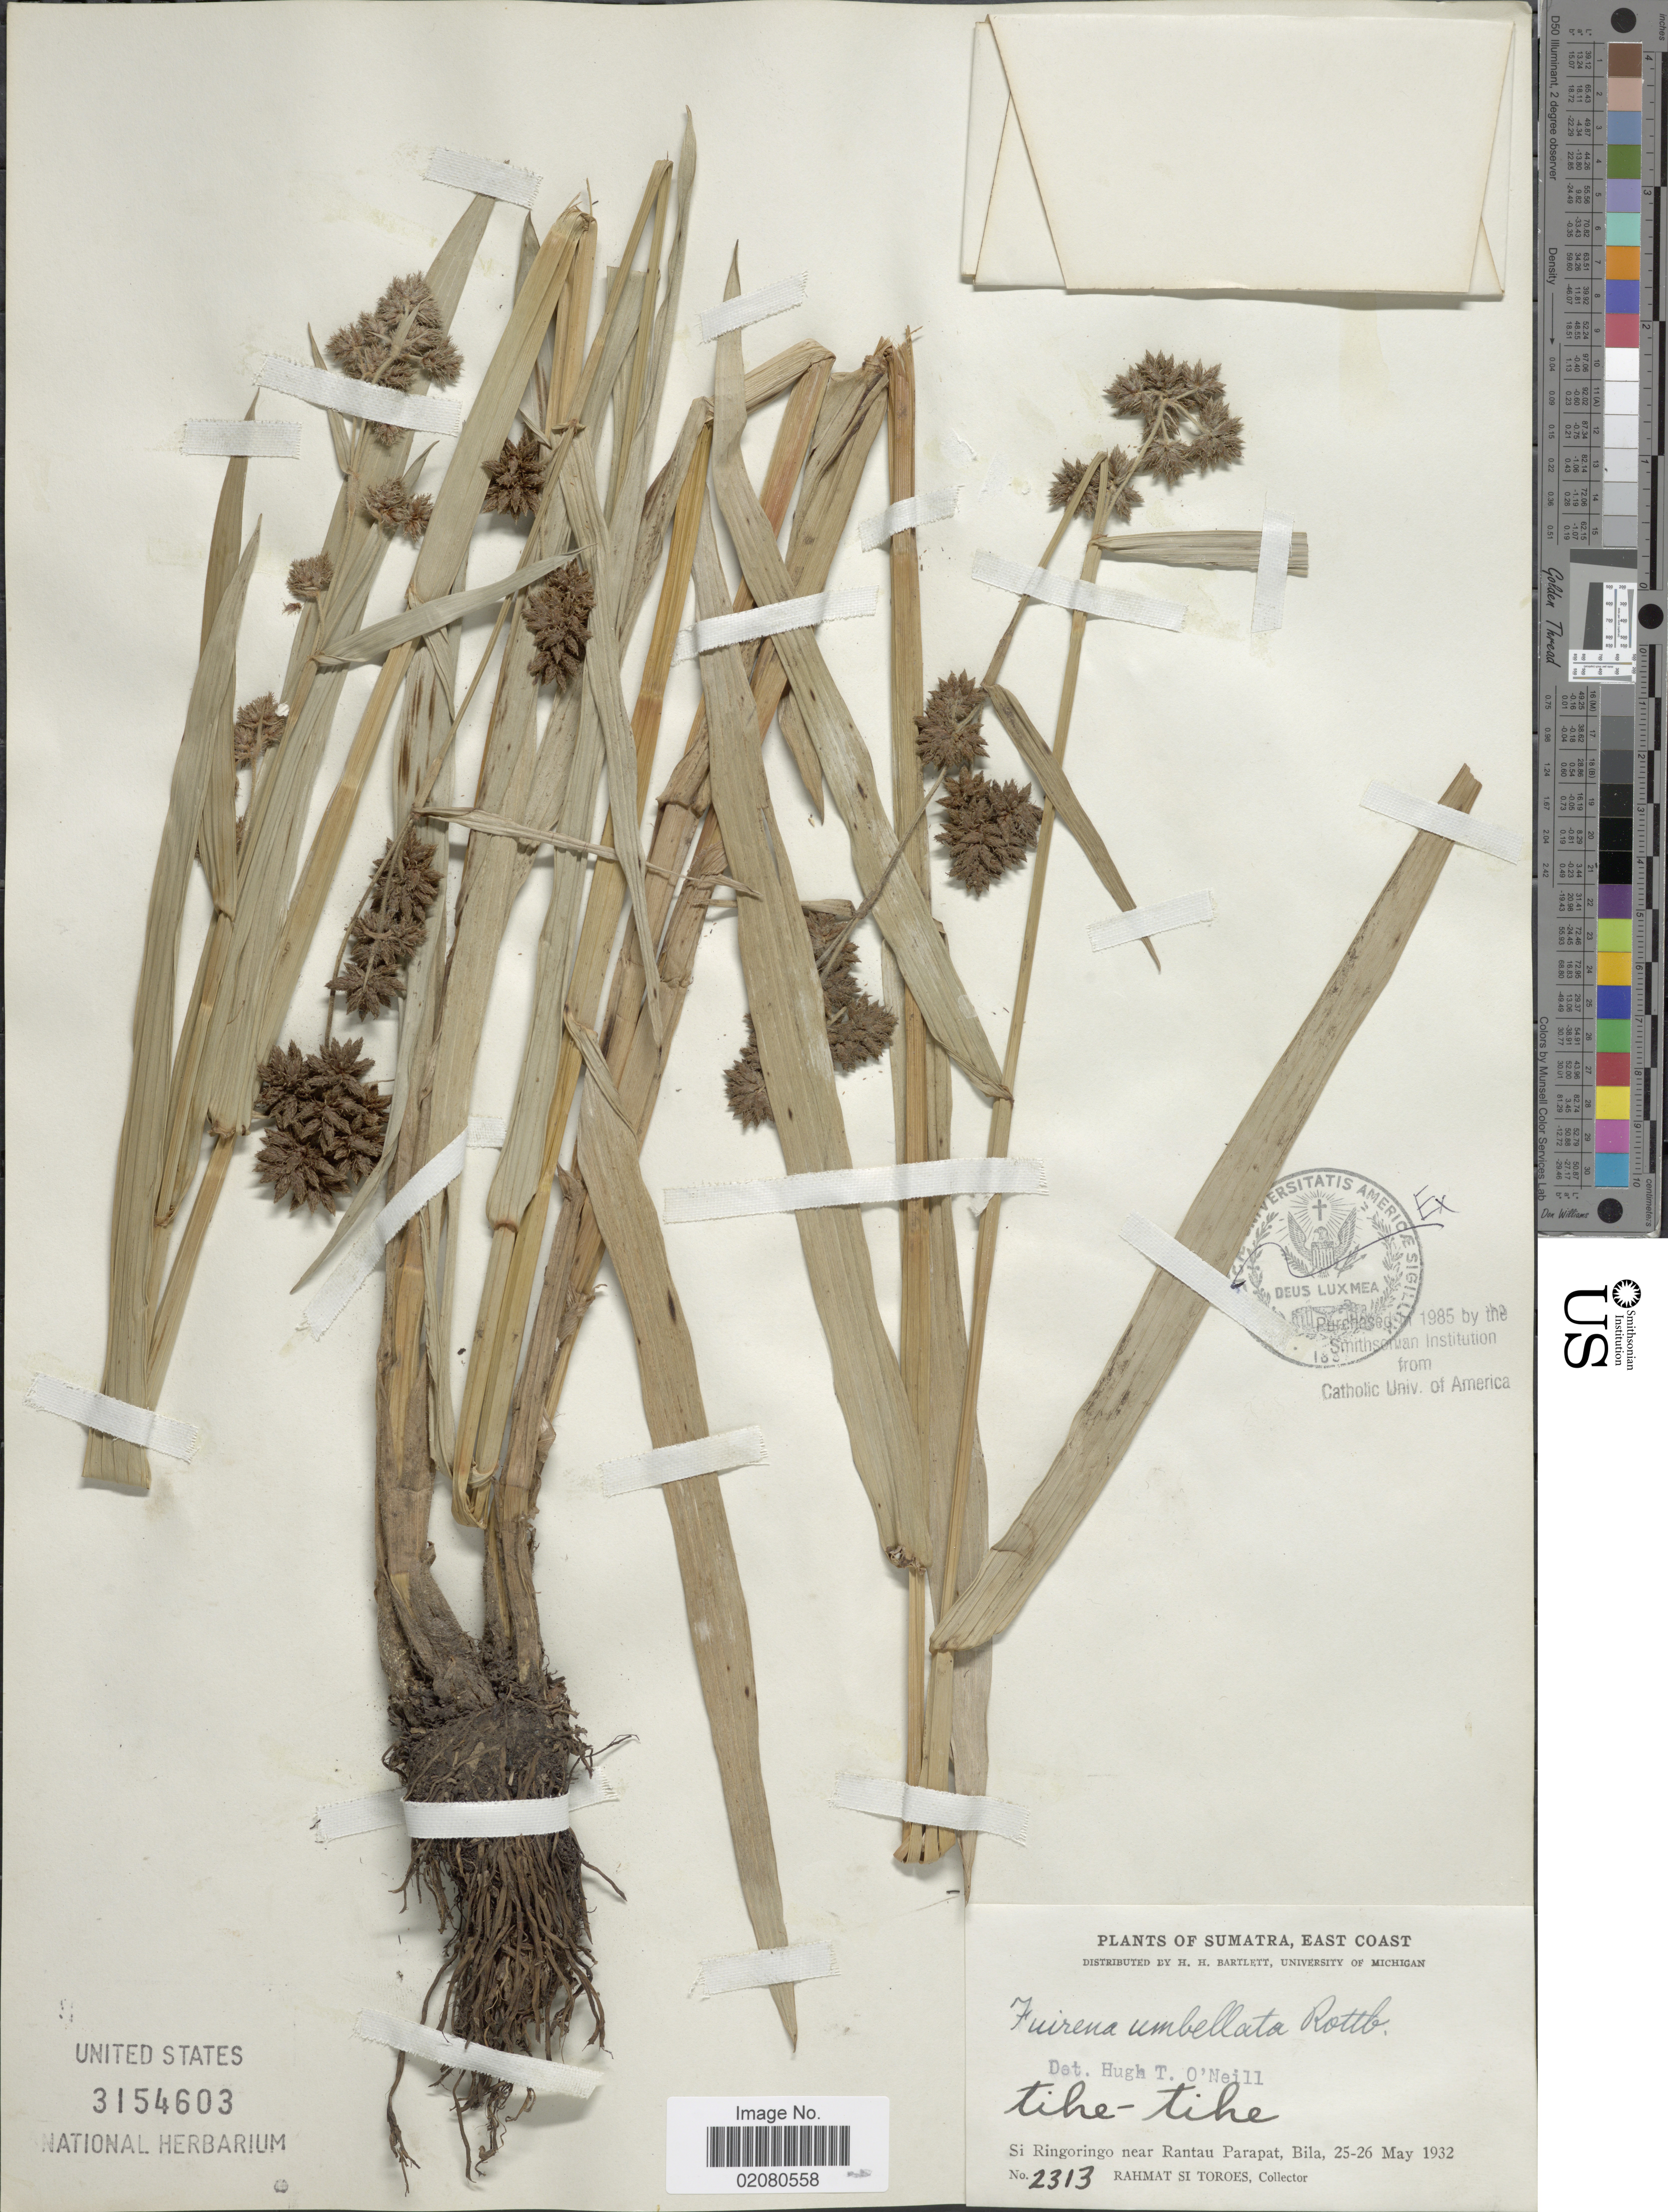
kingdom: Plantae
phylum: Tracheophyta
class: Liliopsida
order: Poales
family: Cyperaceae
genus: Fuirena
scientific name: Fuirena umbellata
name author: Rottb.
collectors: Rahmat Si Boeea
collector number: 2313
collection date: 1932-05-25/1932-05-26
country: Indonesia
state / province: Sumatra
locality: Sumatra, East Coast. Si Ringoringo near Rantau Parapat. Bila.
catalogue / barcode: US 3154603